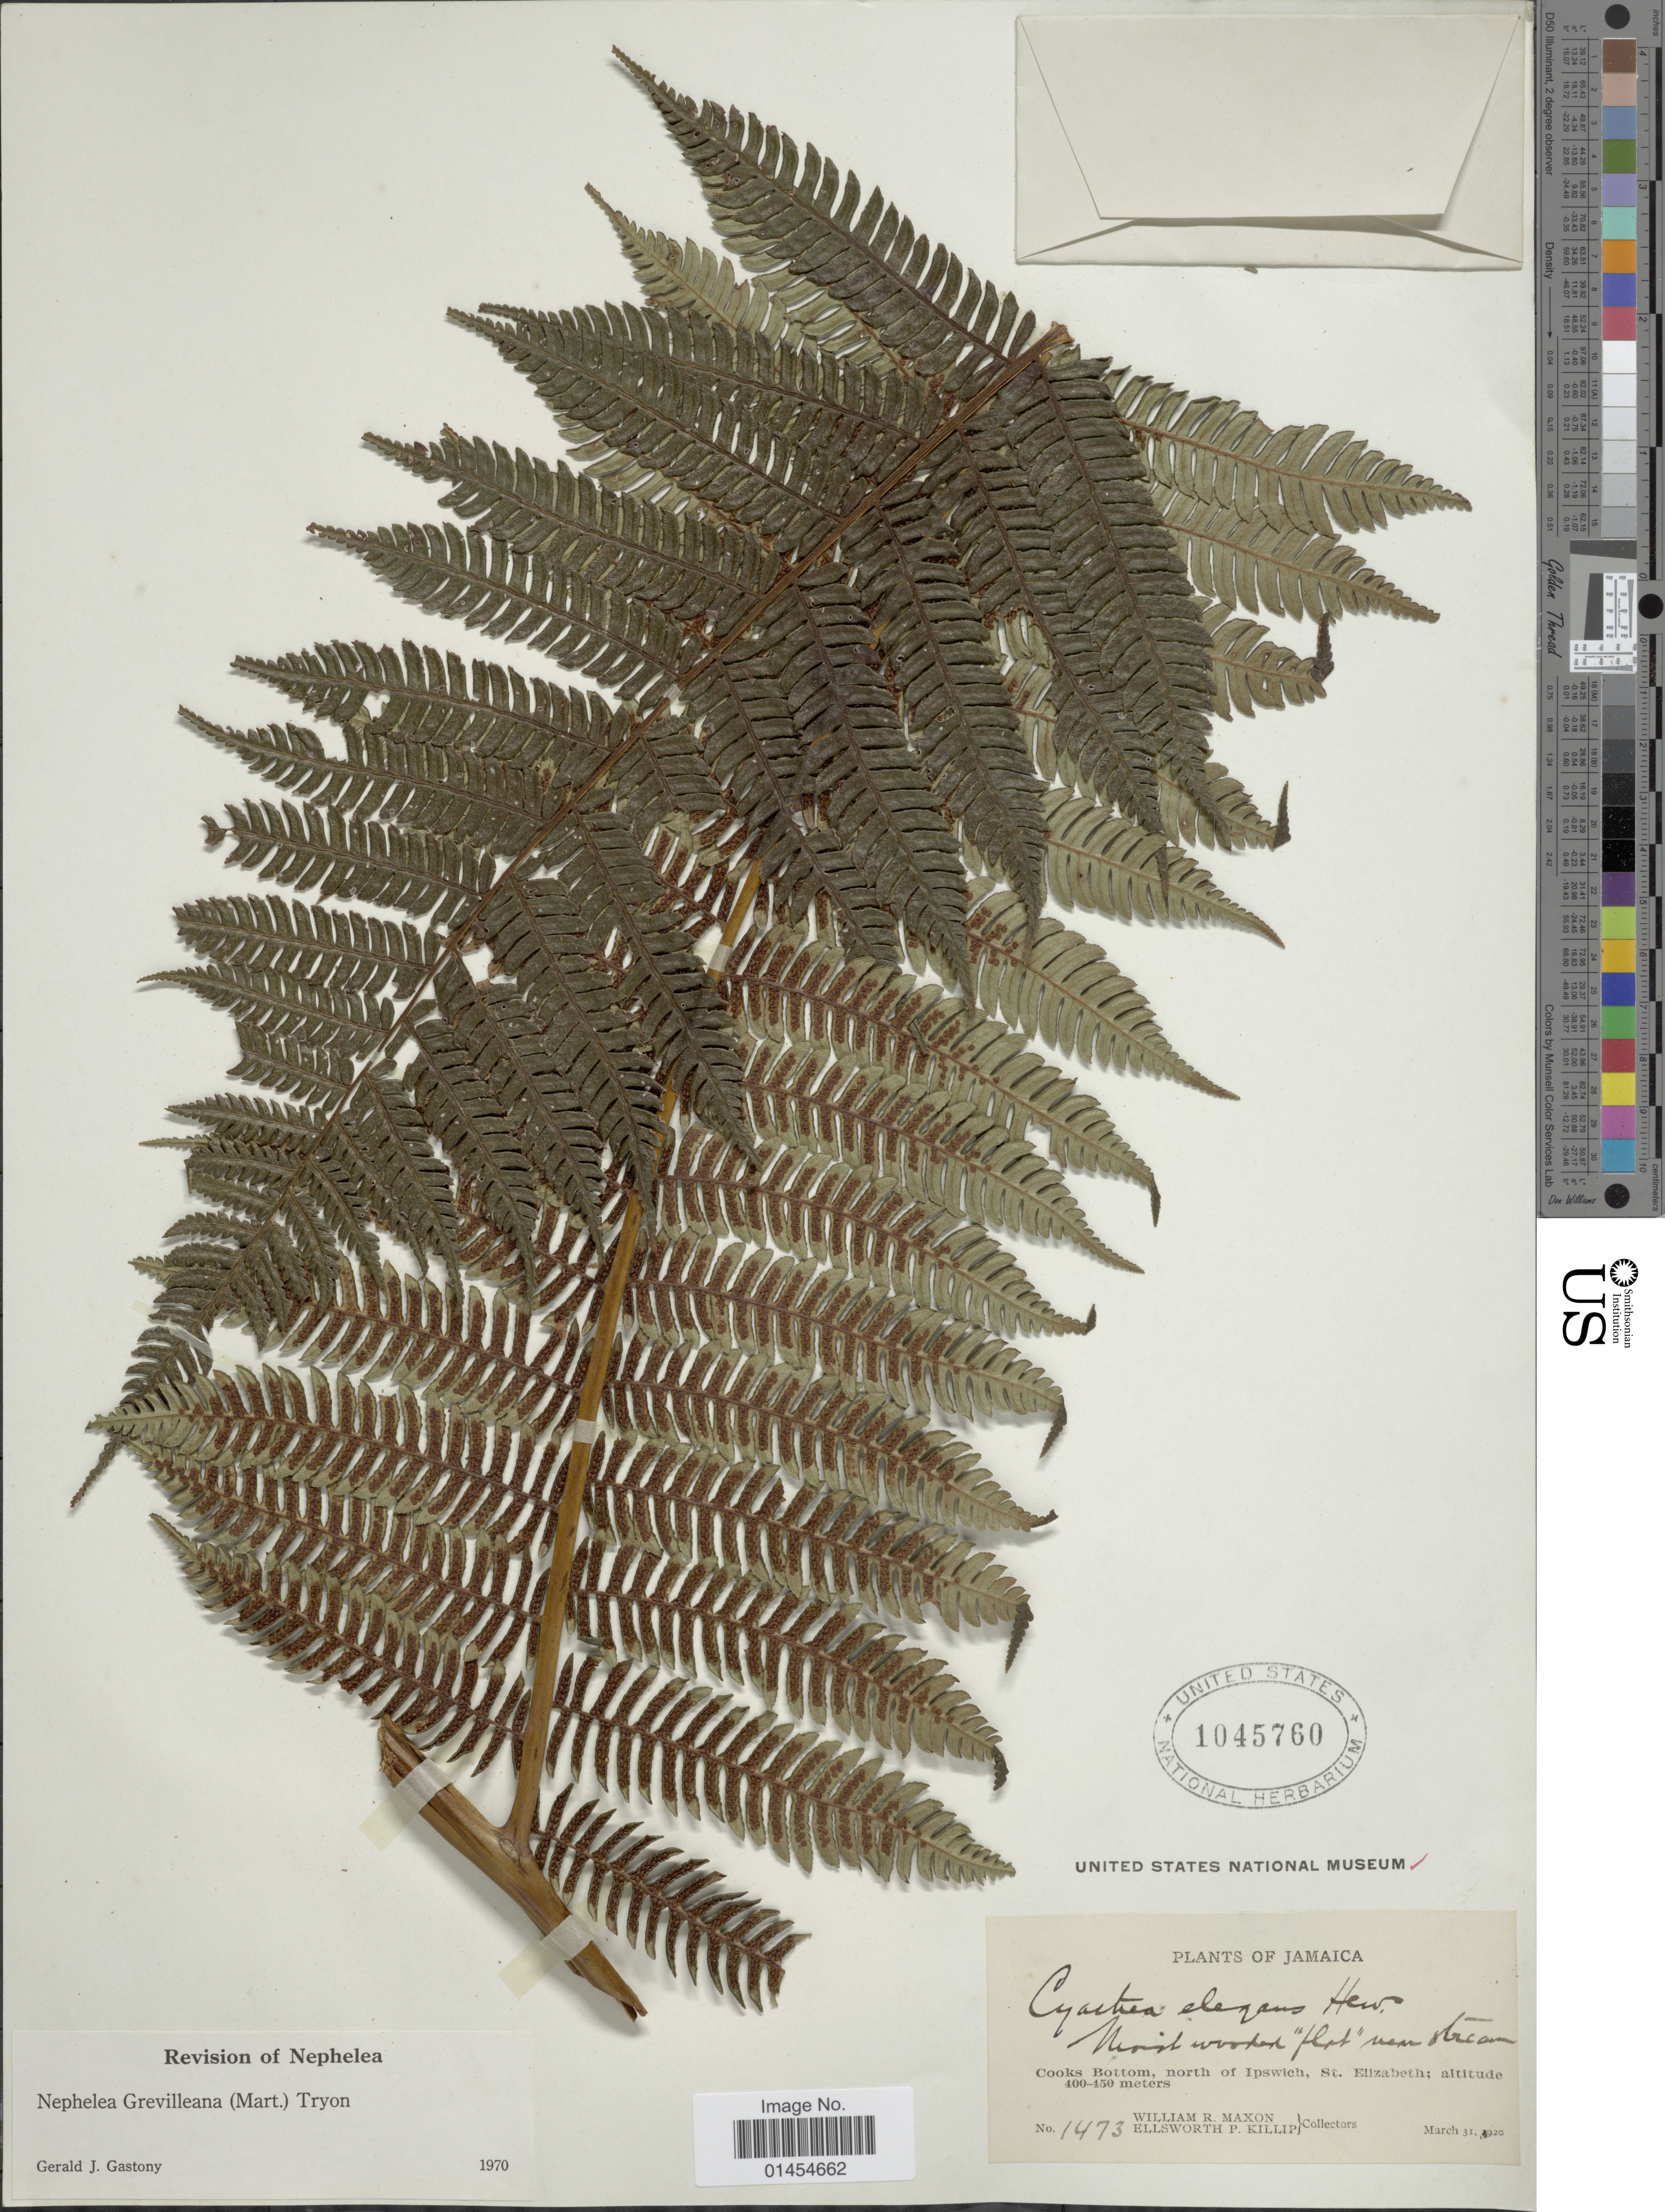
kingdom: Plantae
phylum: Tracheophyta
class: Polypodiopsida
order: Cyatheales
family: Cyatheaceae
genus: Alsophila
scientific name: Alsophila grevilleana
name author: (Mart.) D.S. Conant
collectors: W. R. Maxon & E. P. Killip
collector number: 1473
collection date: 1920-03-31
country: Jamaica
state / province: Saint Elizabeth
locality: Cooks Bottom, north of Ipswich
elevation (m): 400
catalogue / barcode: US 1045760